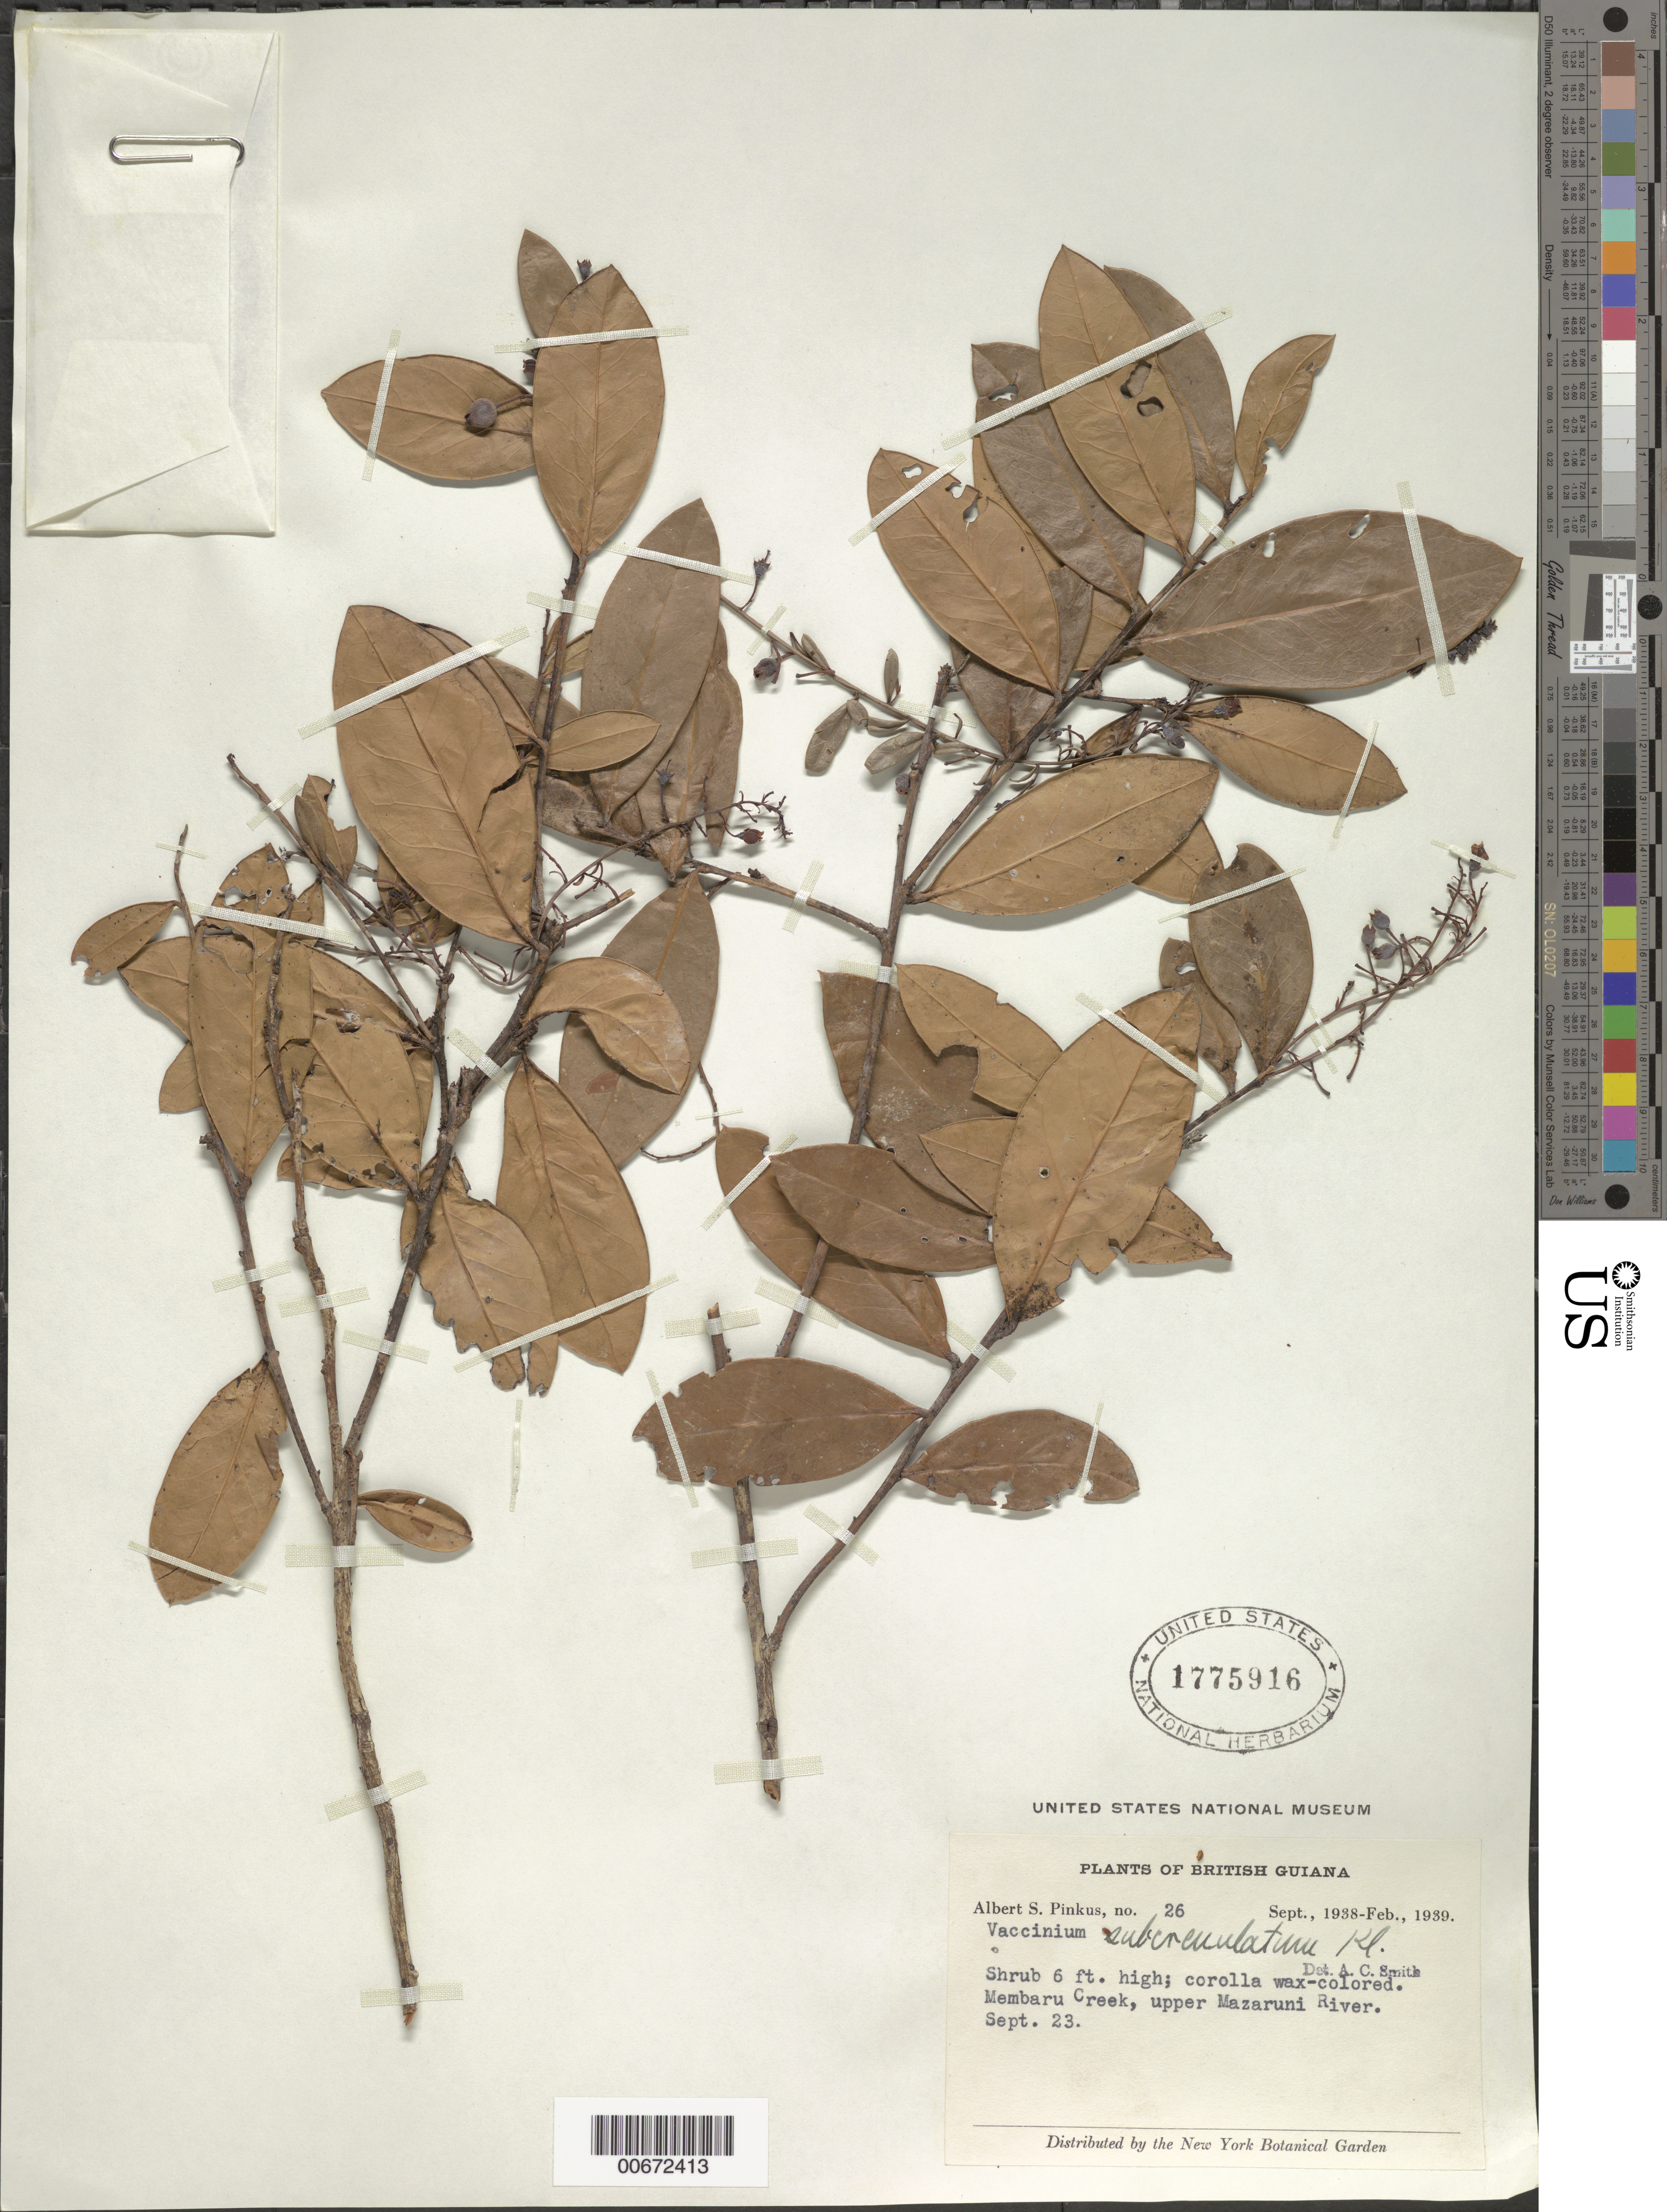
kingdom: Plantae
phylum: Tracheophyta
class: Magnoliopsida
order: Ericales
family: Ericaceae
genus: Vaccinium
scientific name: Vaccinium subcrenulatum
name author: Klotzsch ex Meisn.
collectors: A. Pinkus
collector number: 26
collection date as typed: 23-Sep-38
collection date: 1938-09-23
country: Guyana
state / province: Cuyuni-Mazaruni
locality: Membaru Creek, upper Mazaruni R.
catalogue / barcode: US 1775916